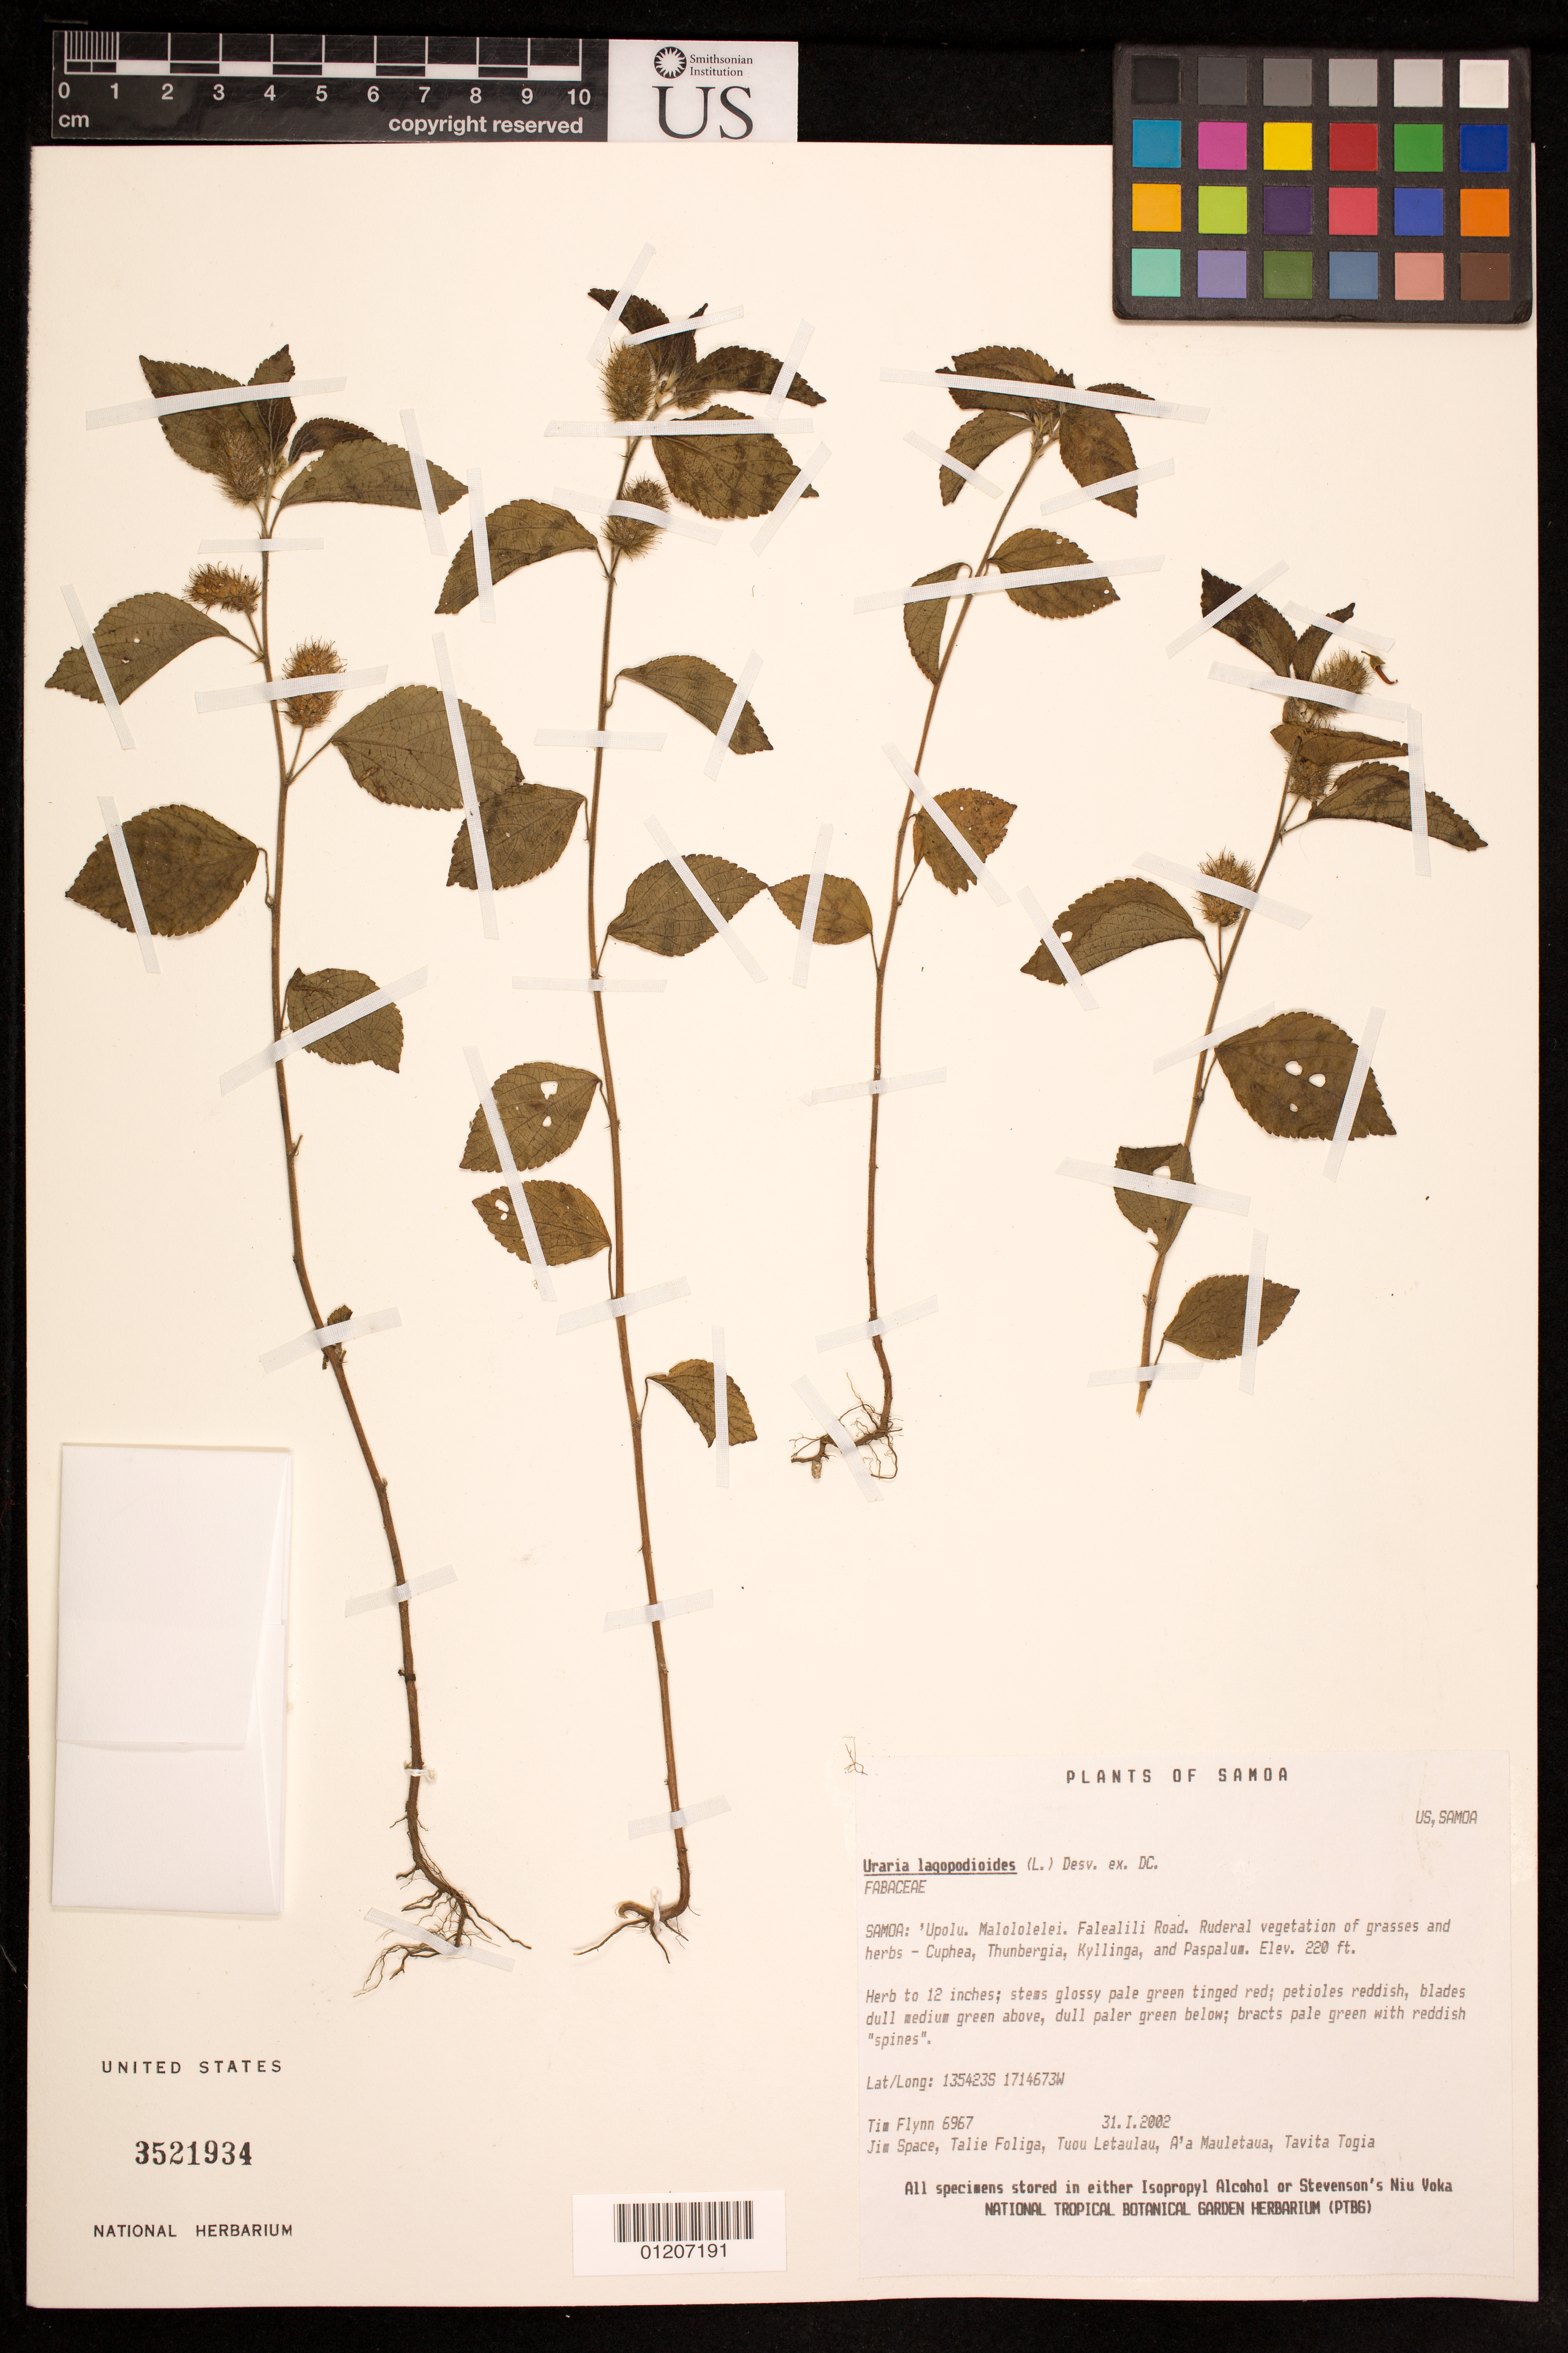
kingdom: Plantae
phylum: Tracheophyta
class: Magnoliopsida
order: Fabales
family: Fabaceae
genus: Uraria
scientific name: Uraria lagopodioides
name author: (L.) Desv. ex DC.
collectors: T. W. Flynn, J. Space, T. Foliga, T. Letaulau, A. Mauletaua & T. Togia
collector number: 6967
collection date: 2002-01-31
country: Samoa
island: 'Upolu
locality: Malololelei. Falealili Road.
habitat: ruderal vegetation of grasses and herbs.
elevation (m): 67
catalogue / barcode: US 3521934